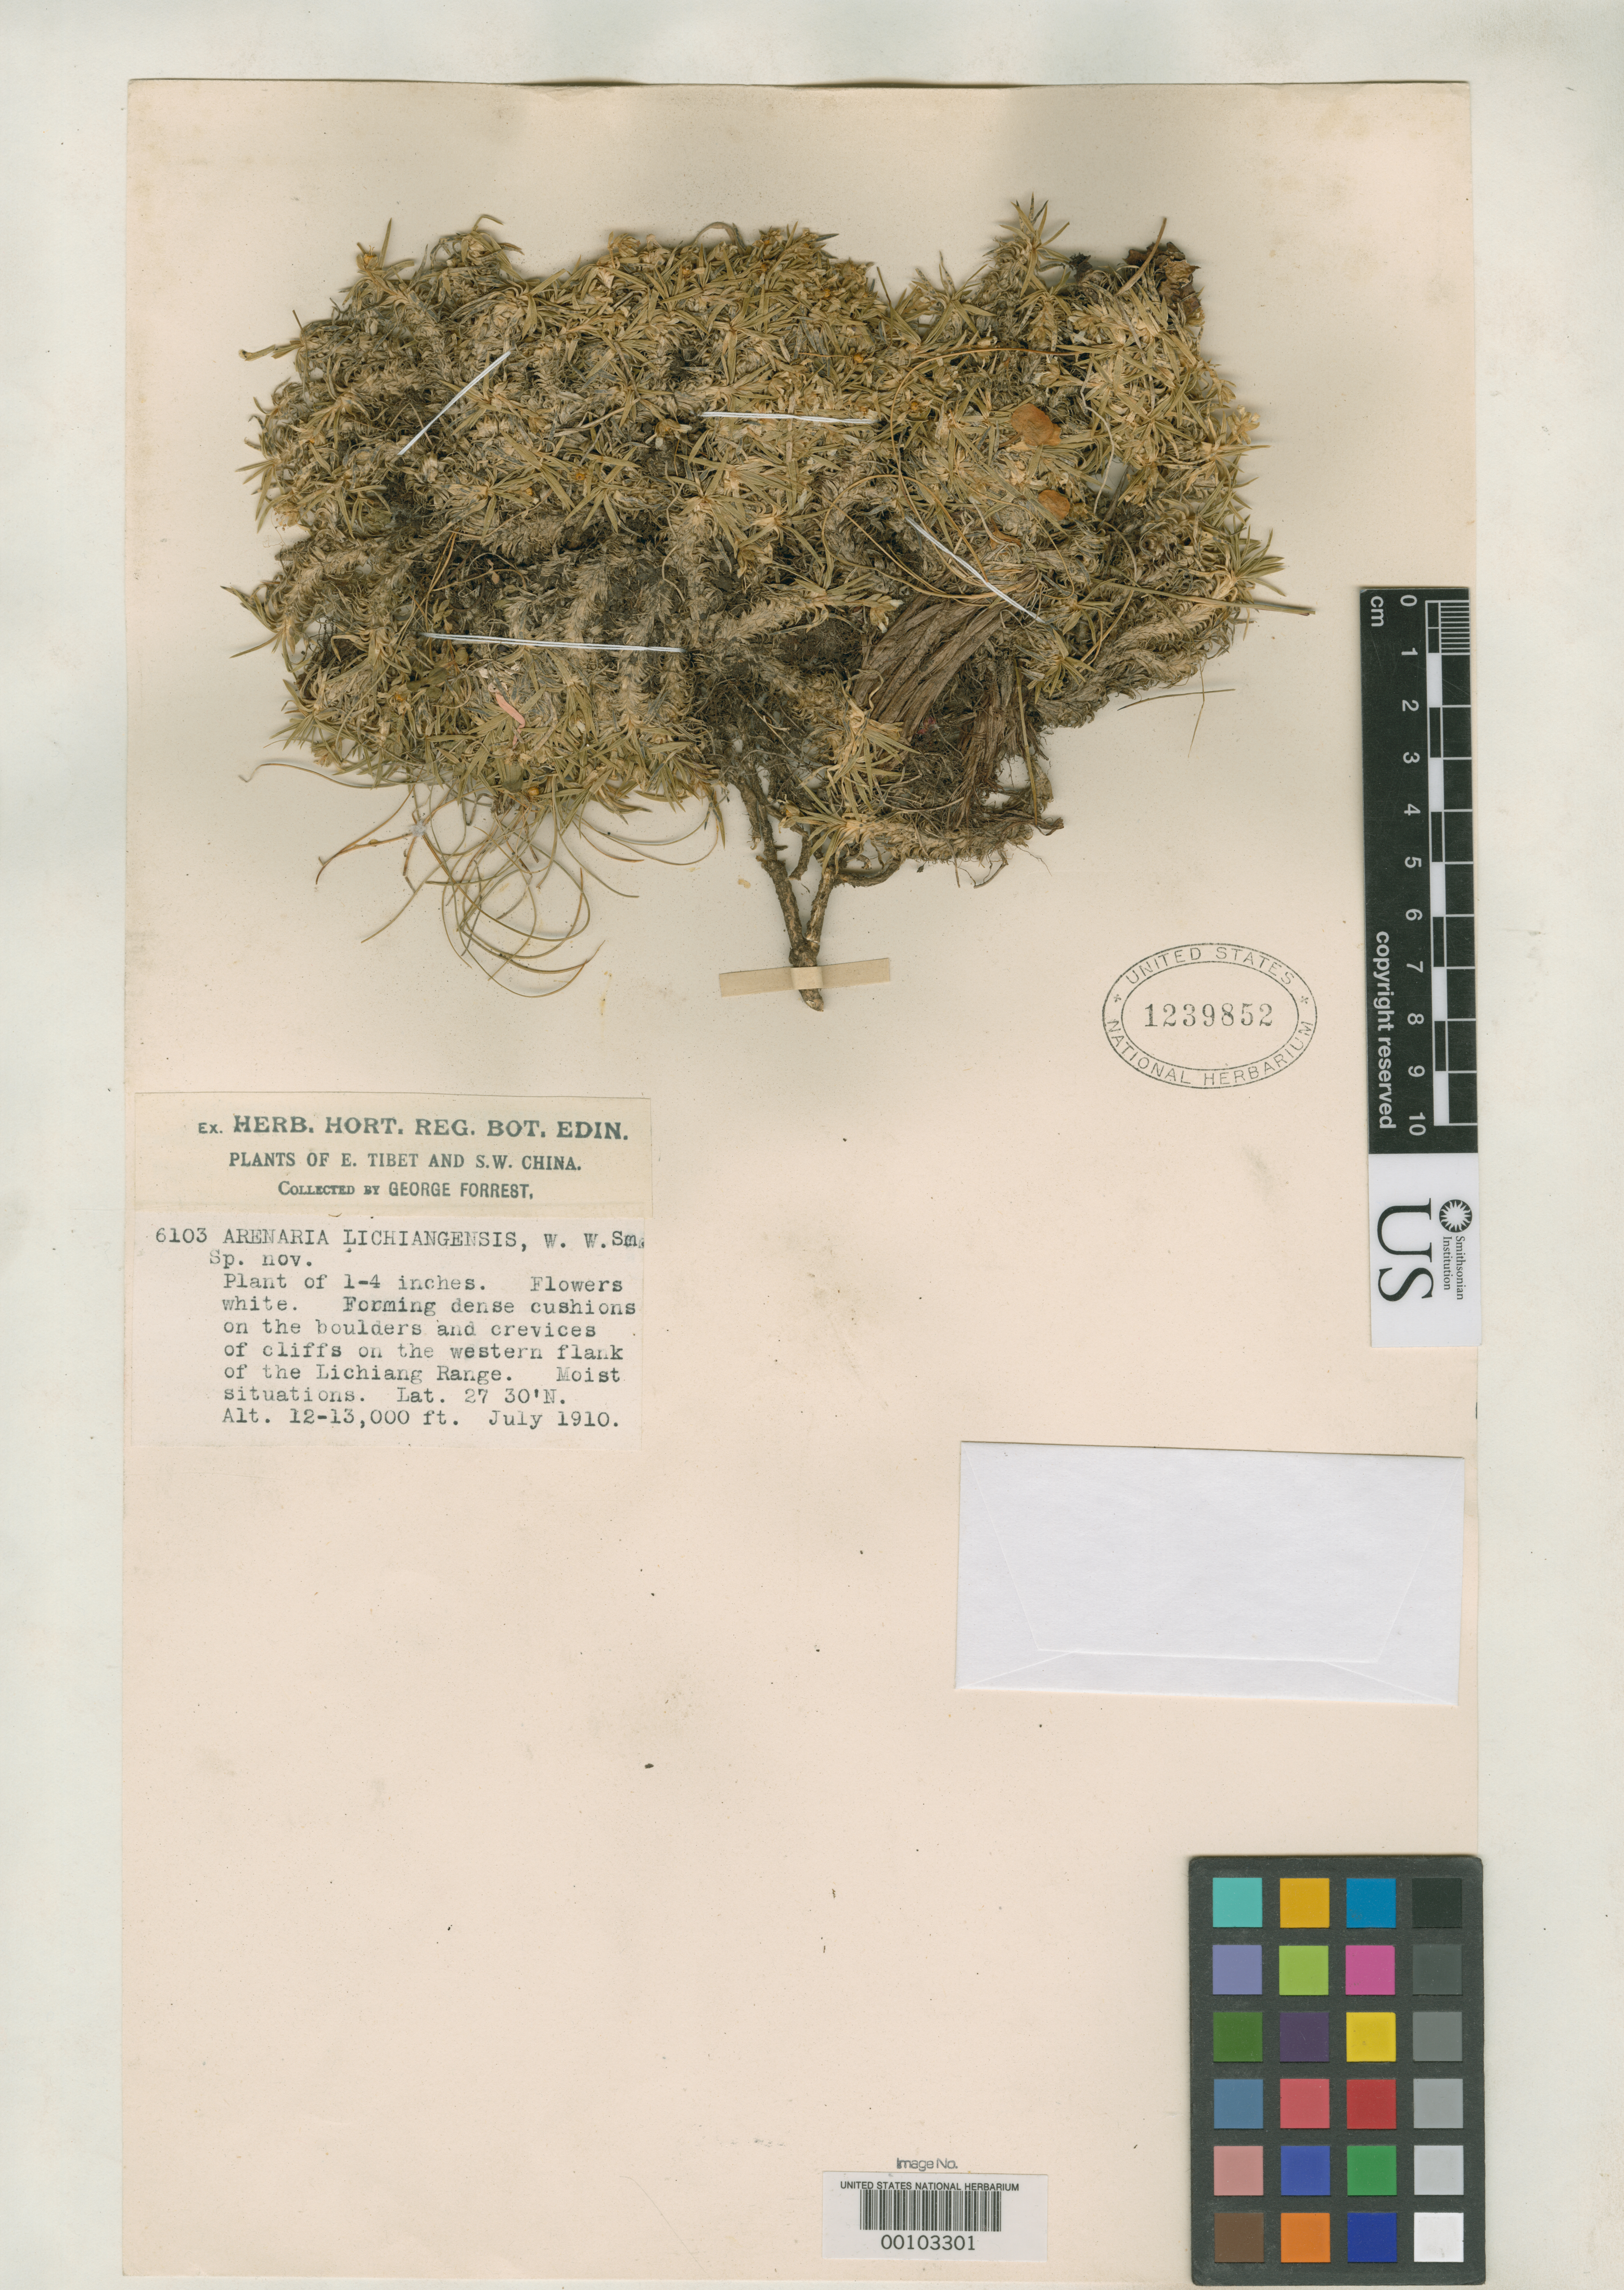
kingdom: Plantae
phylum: Tracheophyta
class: Magnoliopsida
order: Caryophyllales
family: Caryophyllaceae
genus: Arenaria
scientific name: Arenaria lichiangensis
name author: W.W. Sm.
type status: Isosyntype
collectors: G. Forrest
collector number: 6103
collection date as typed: Jul 1910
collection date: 1910-07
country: China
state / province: Yunnan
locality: Lichiang Range.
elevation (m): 3658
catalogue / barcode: US 1239852